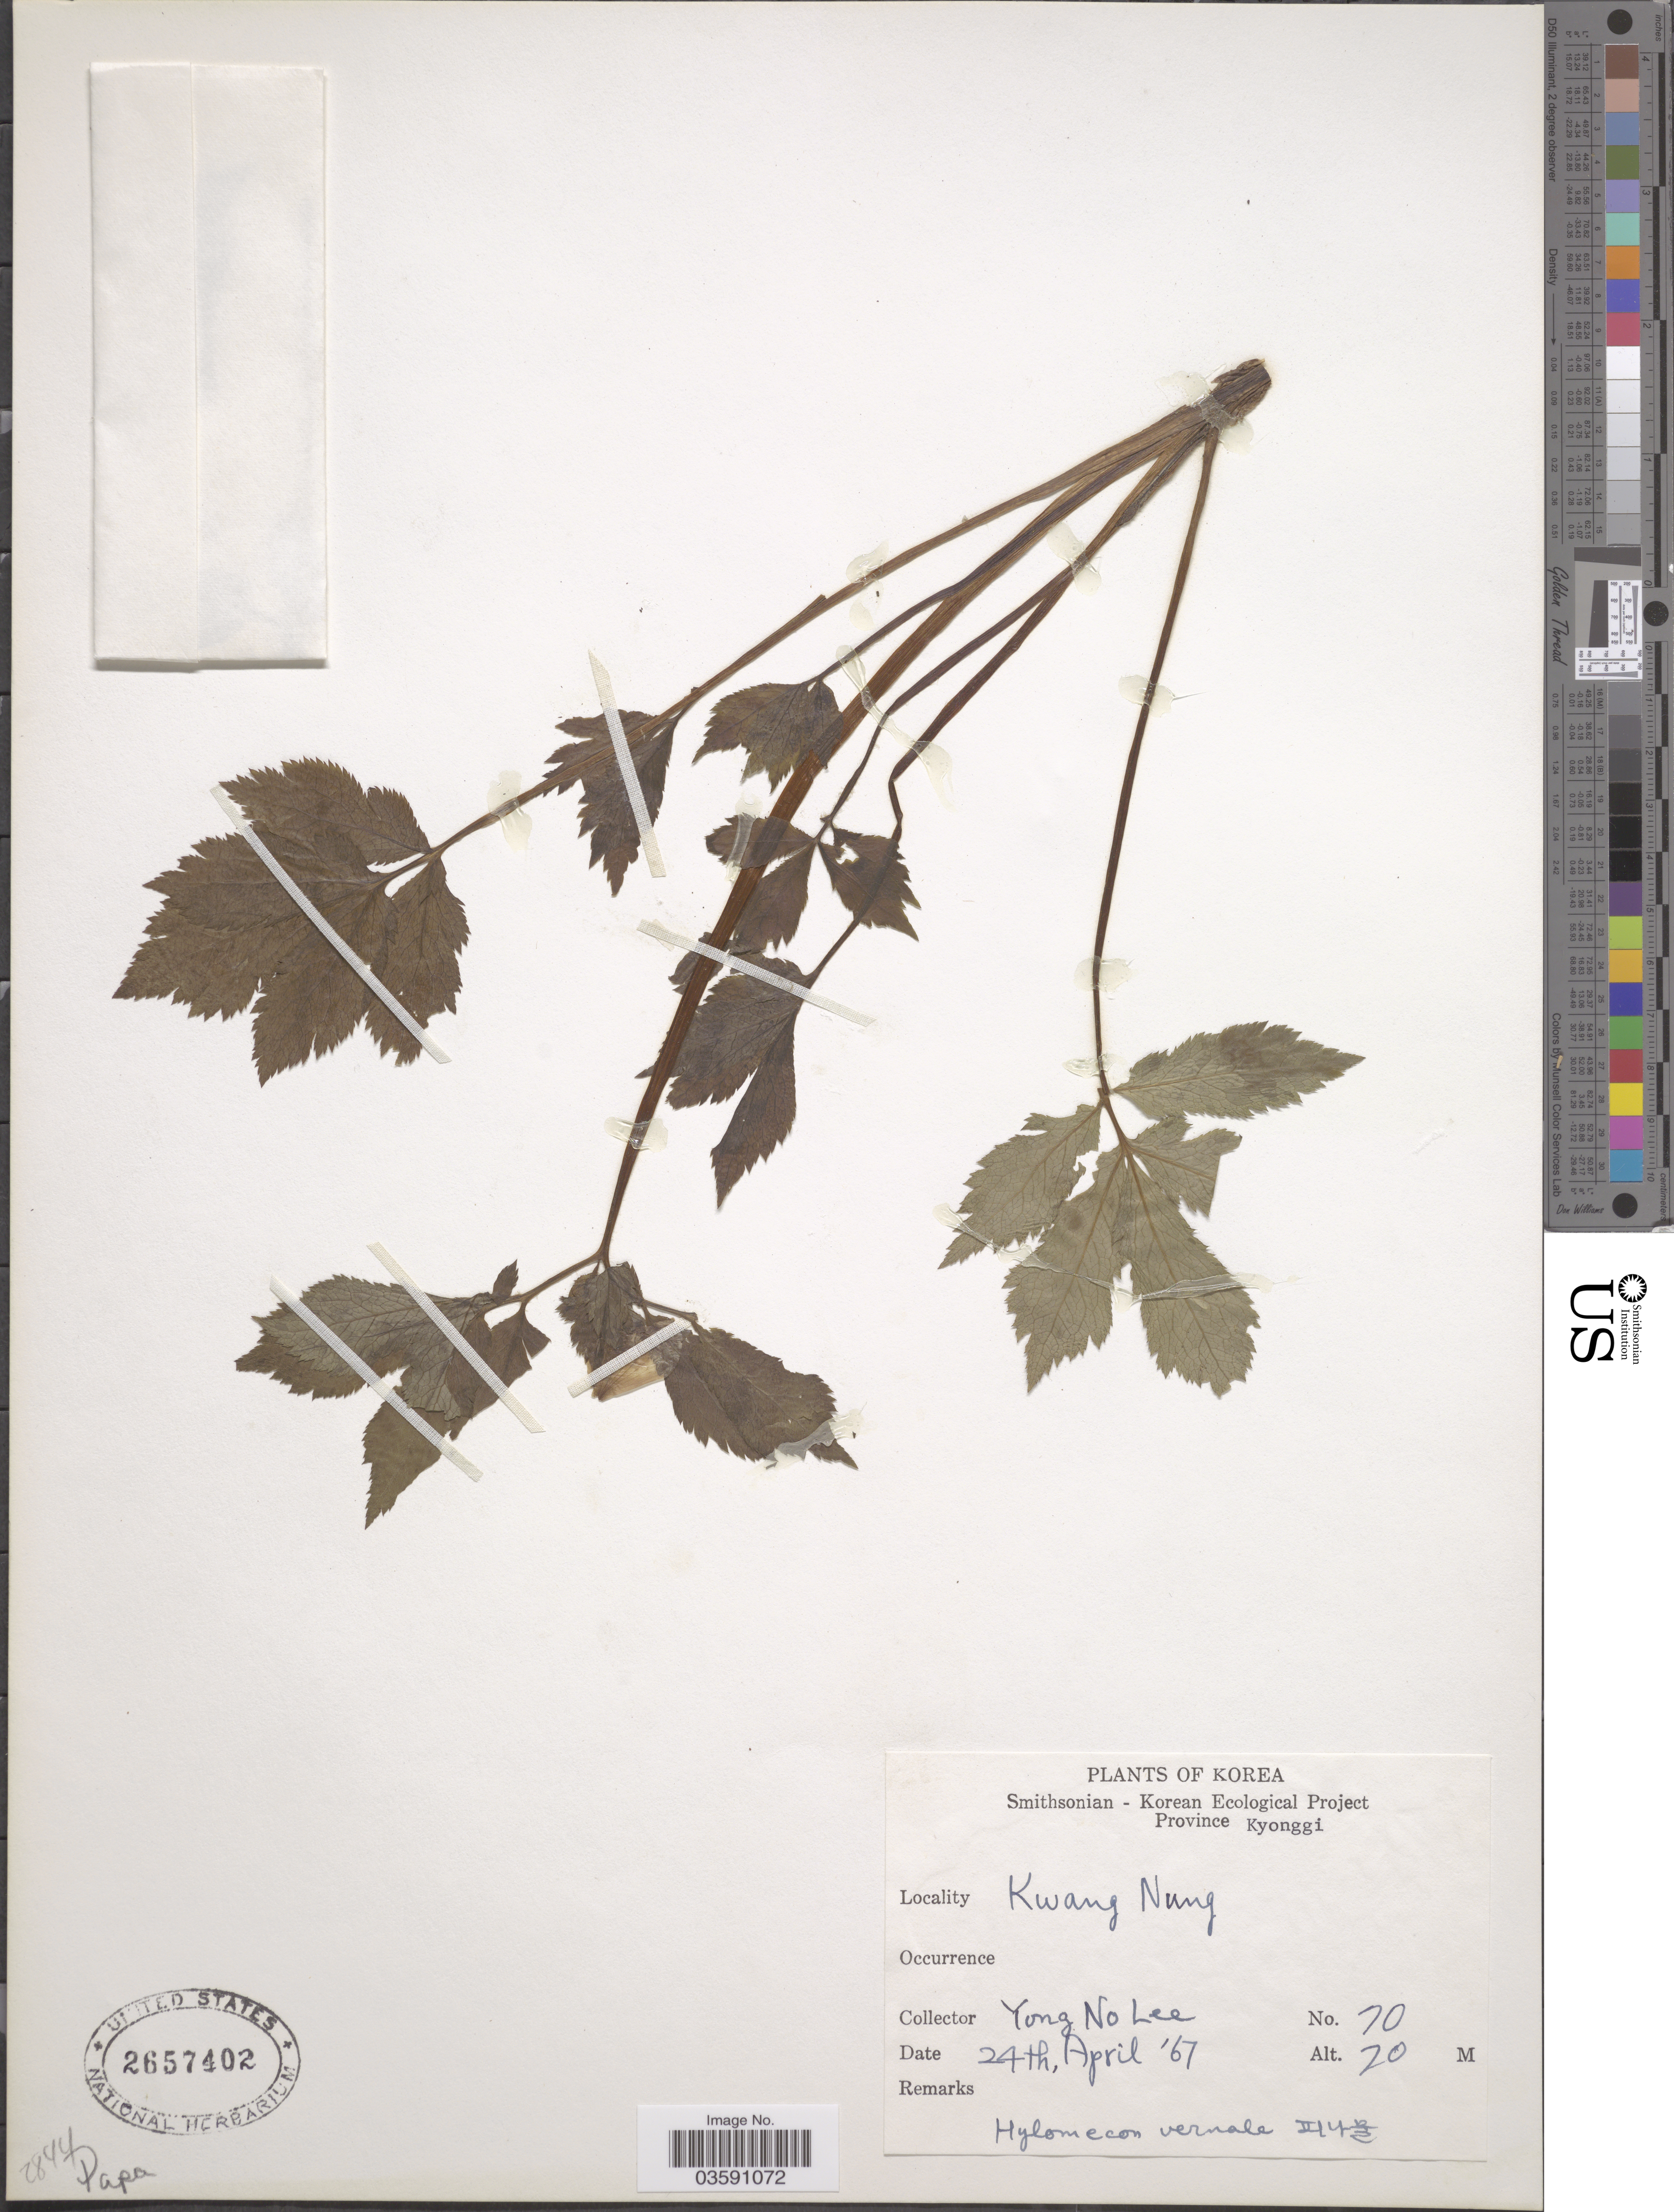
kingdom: Plantae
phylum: Tracheophyta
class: Magnoliopsida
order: Ranunculales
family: Papaveraceae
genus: Hylomecon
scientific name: Hylomecon vernalis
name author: Maxim.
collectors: Y. N. Lee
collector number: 70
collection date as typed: Transcribed d/m/y: 24/4/67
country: South Korea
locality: Province Kyonggi. Kwang Nung.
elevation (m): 20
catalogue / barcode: US 2657402